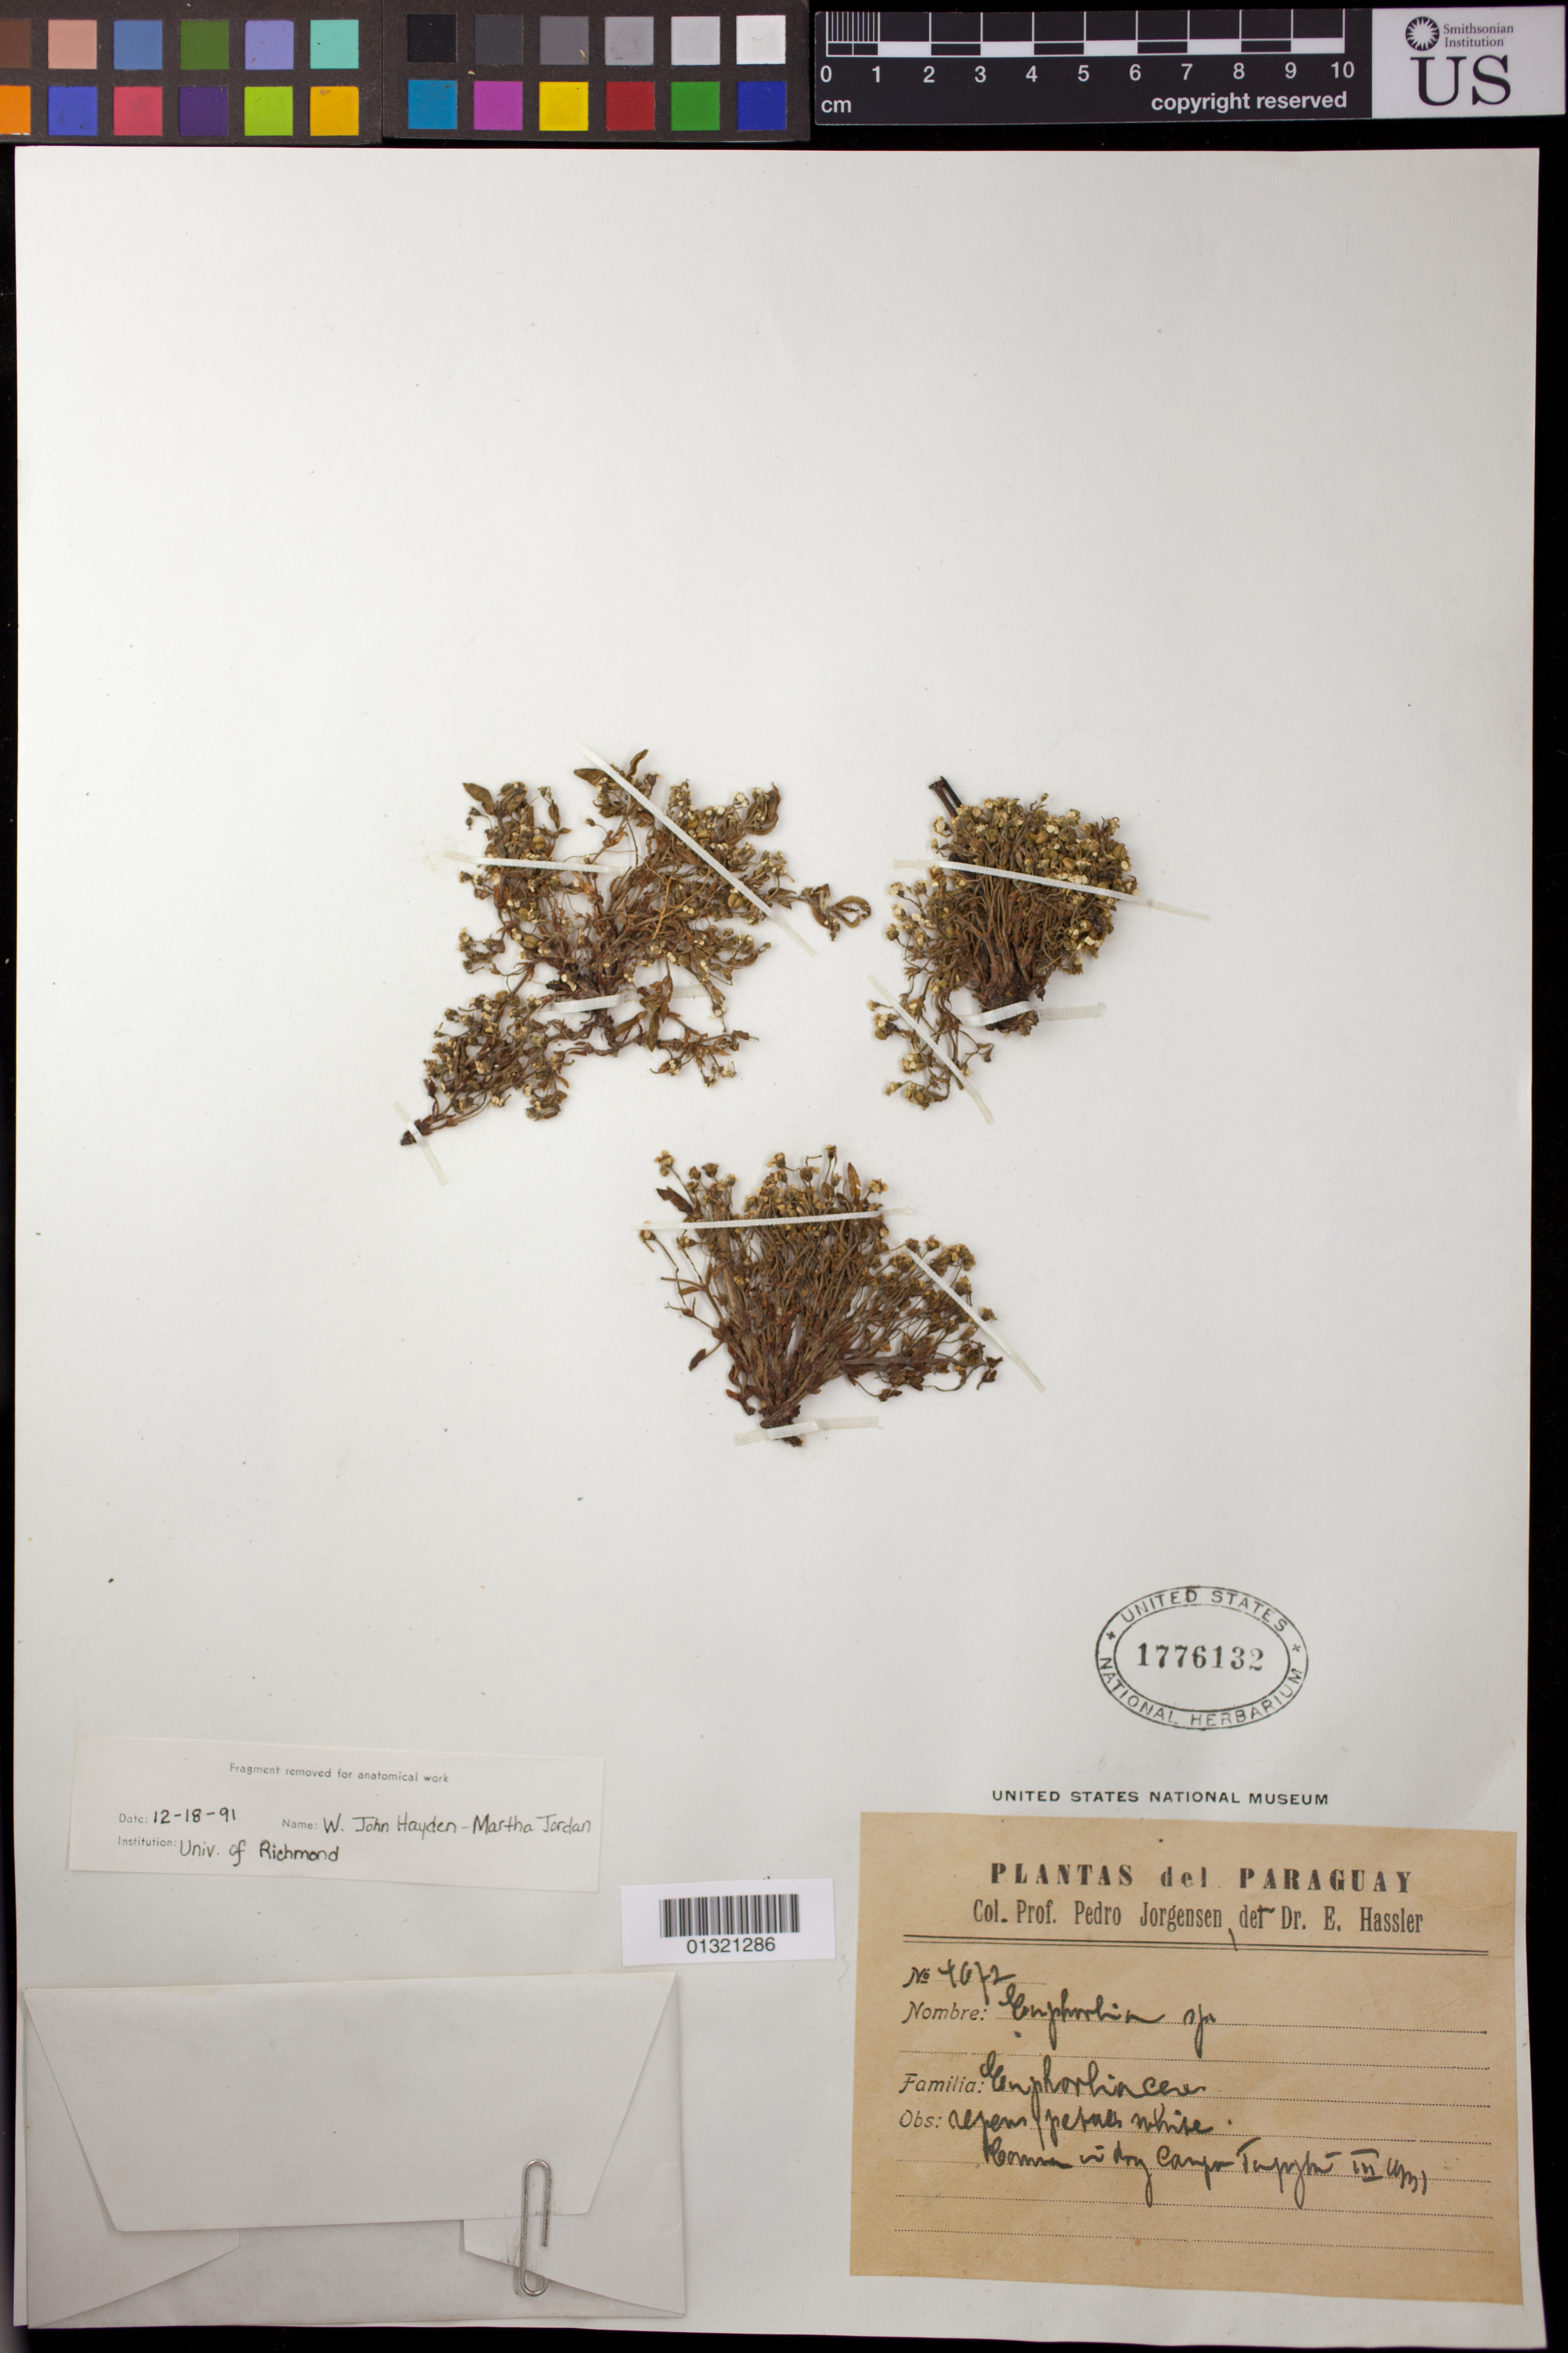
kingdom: Plantae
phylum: Tracheophyta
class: Magnoliopsida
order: Malpighiales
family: Euphorbiaceae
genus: Euphorbia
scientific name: Euphorbia chamaerrhodos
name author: Boiss.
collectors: P. Jorgensen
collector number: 4672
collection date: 1931-03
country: Paraguay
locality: Tapýta.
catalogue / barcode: US 1776132